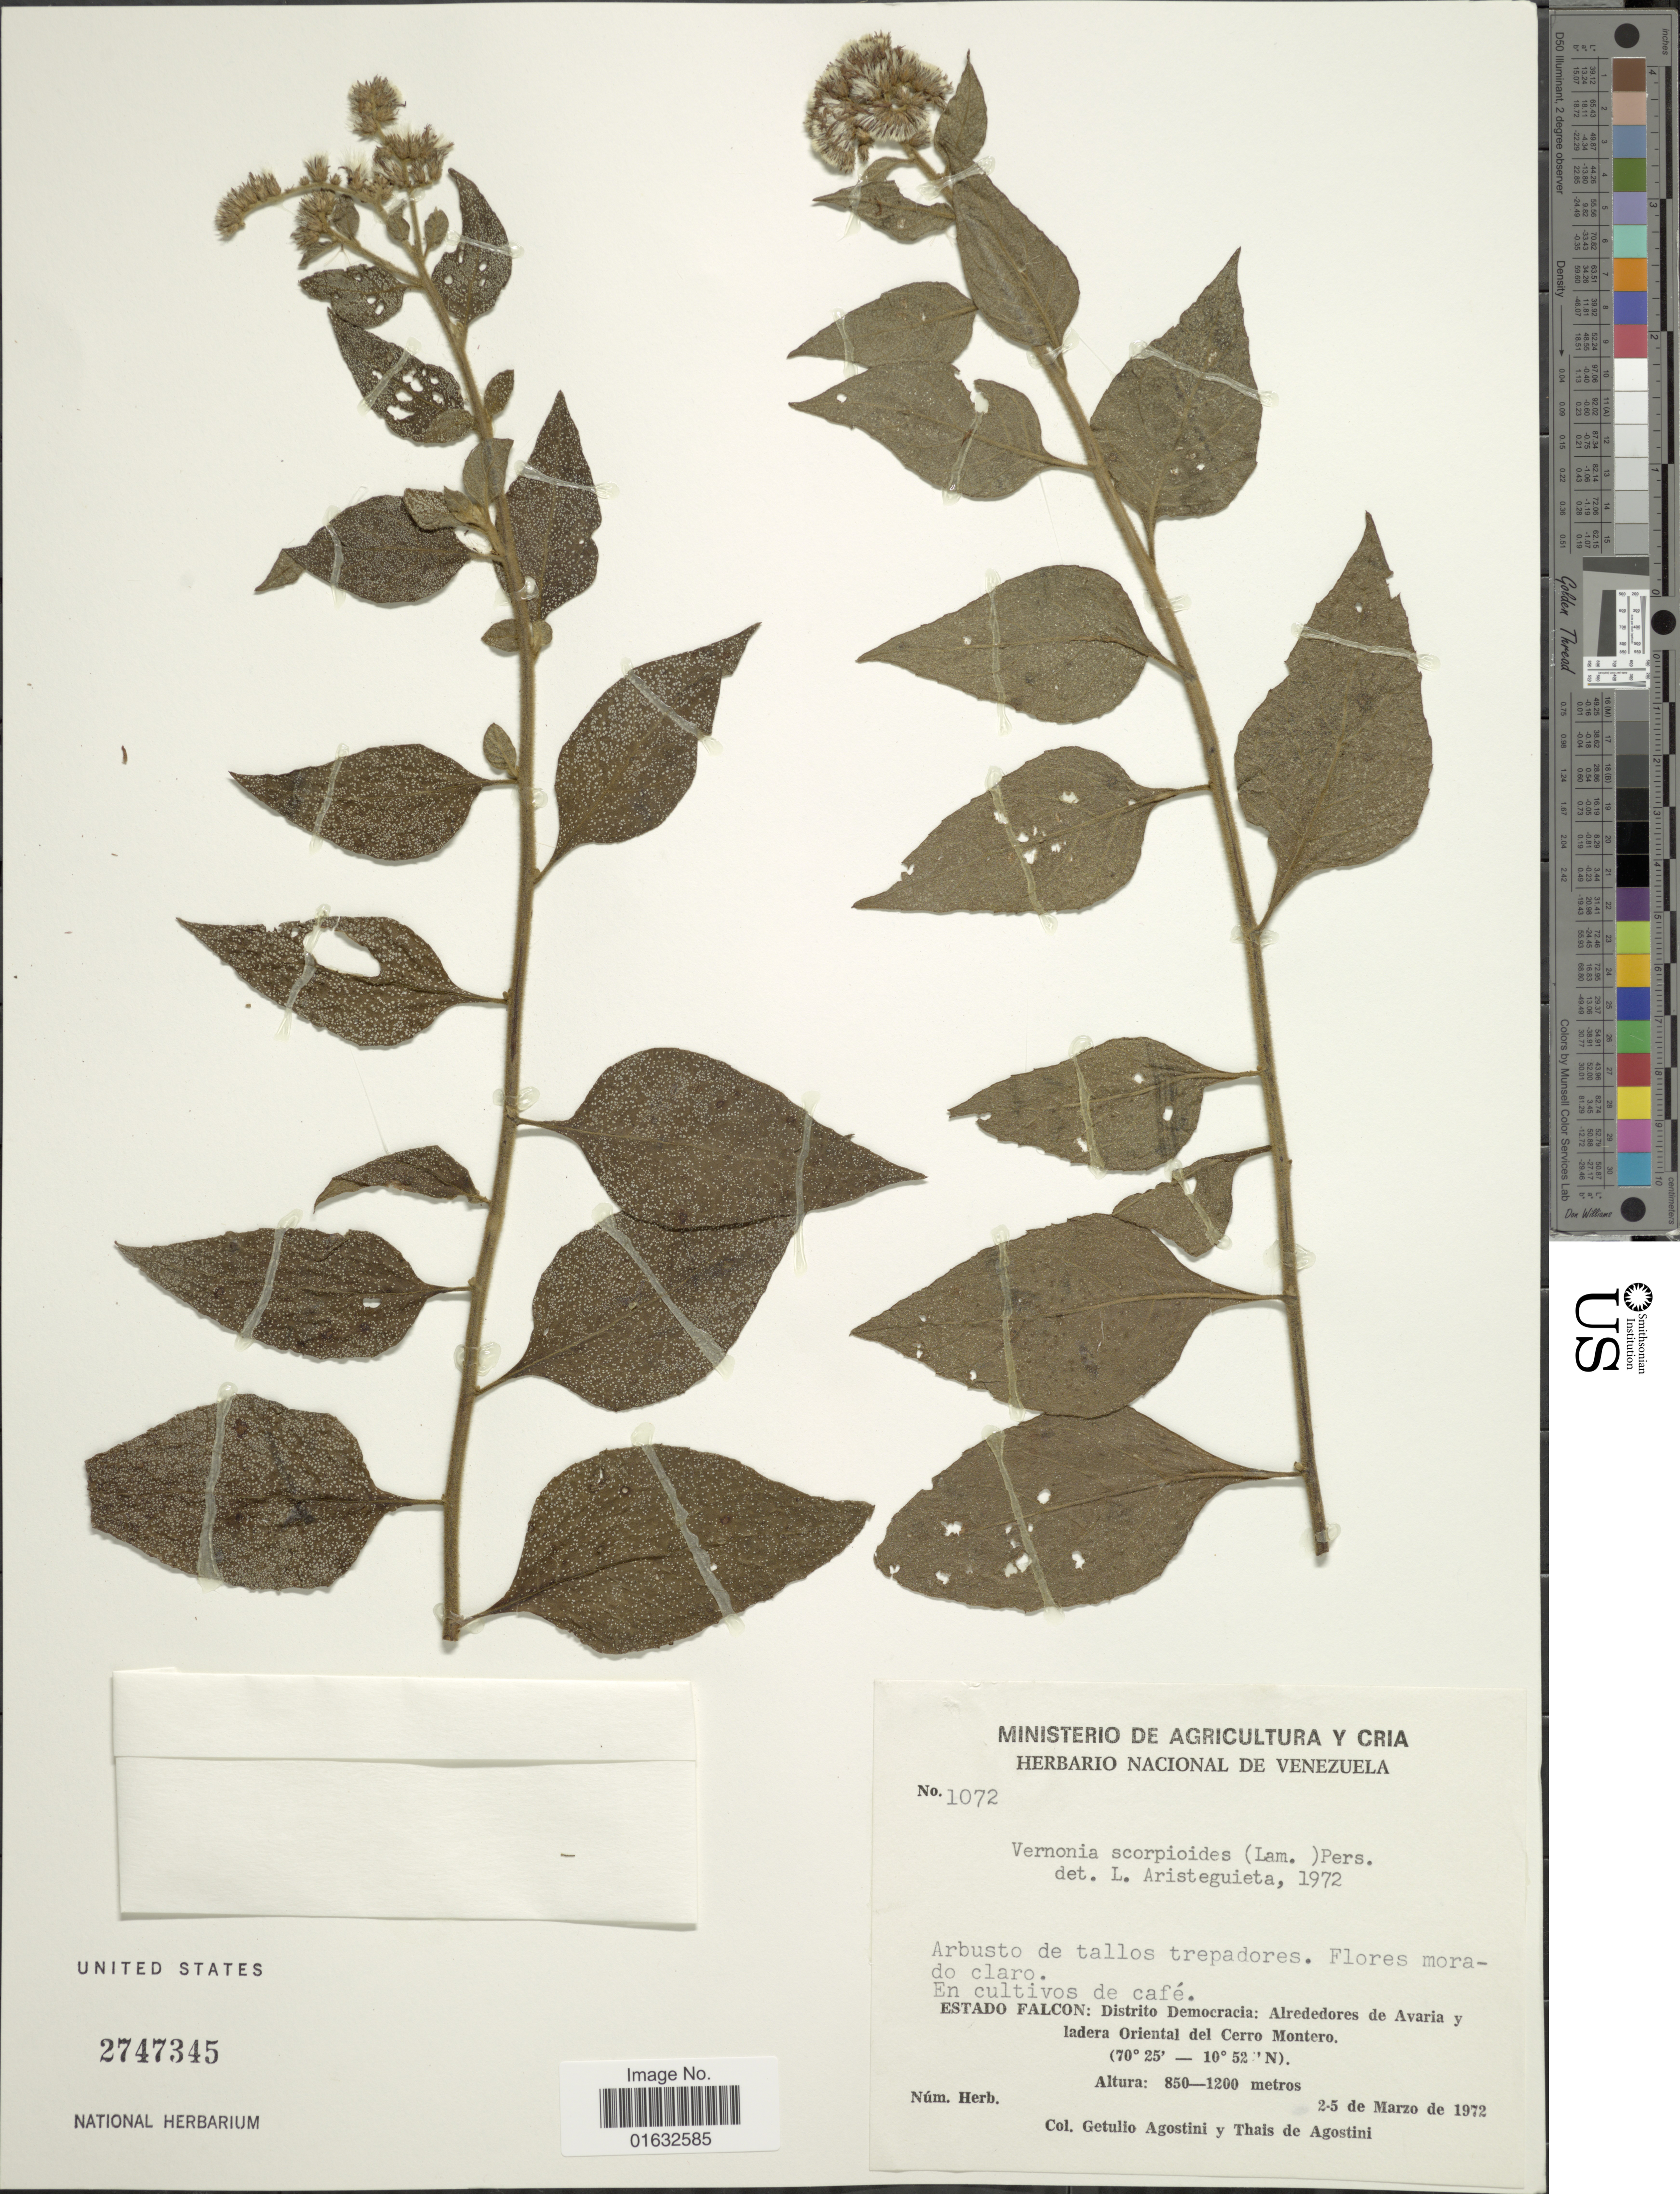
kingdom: Plantae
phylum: Tracheophyta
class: Magnoliopsida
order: Asterales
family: Asteraceae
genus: Cyrtocymura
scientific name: Cyrtocymura scorpioides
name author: (Lam.) H. Rob.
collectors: G. Agostini & T. Agostini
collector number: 1072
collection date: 1972-03-02/1972-03-05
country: Venezuela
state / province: Falcón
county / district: Democracia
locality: Estado Falcon: Distrito Democracia: Alrededores de Avaria y Ladera Oriental del cerro Montero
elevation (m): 850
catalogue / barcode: US 2747345